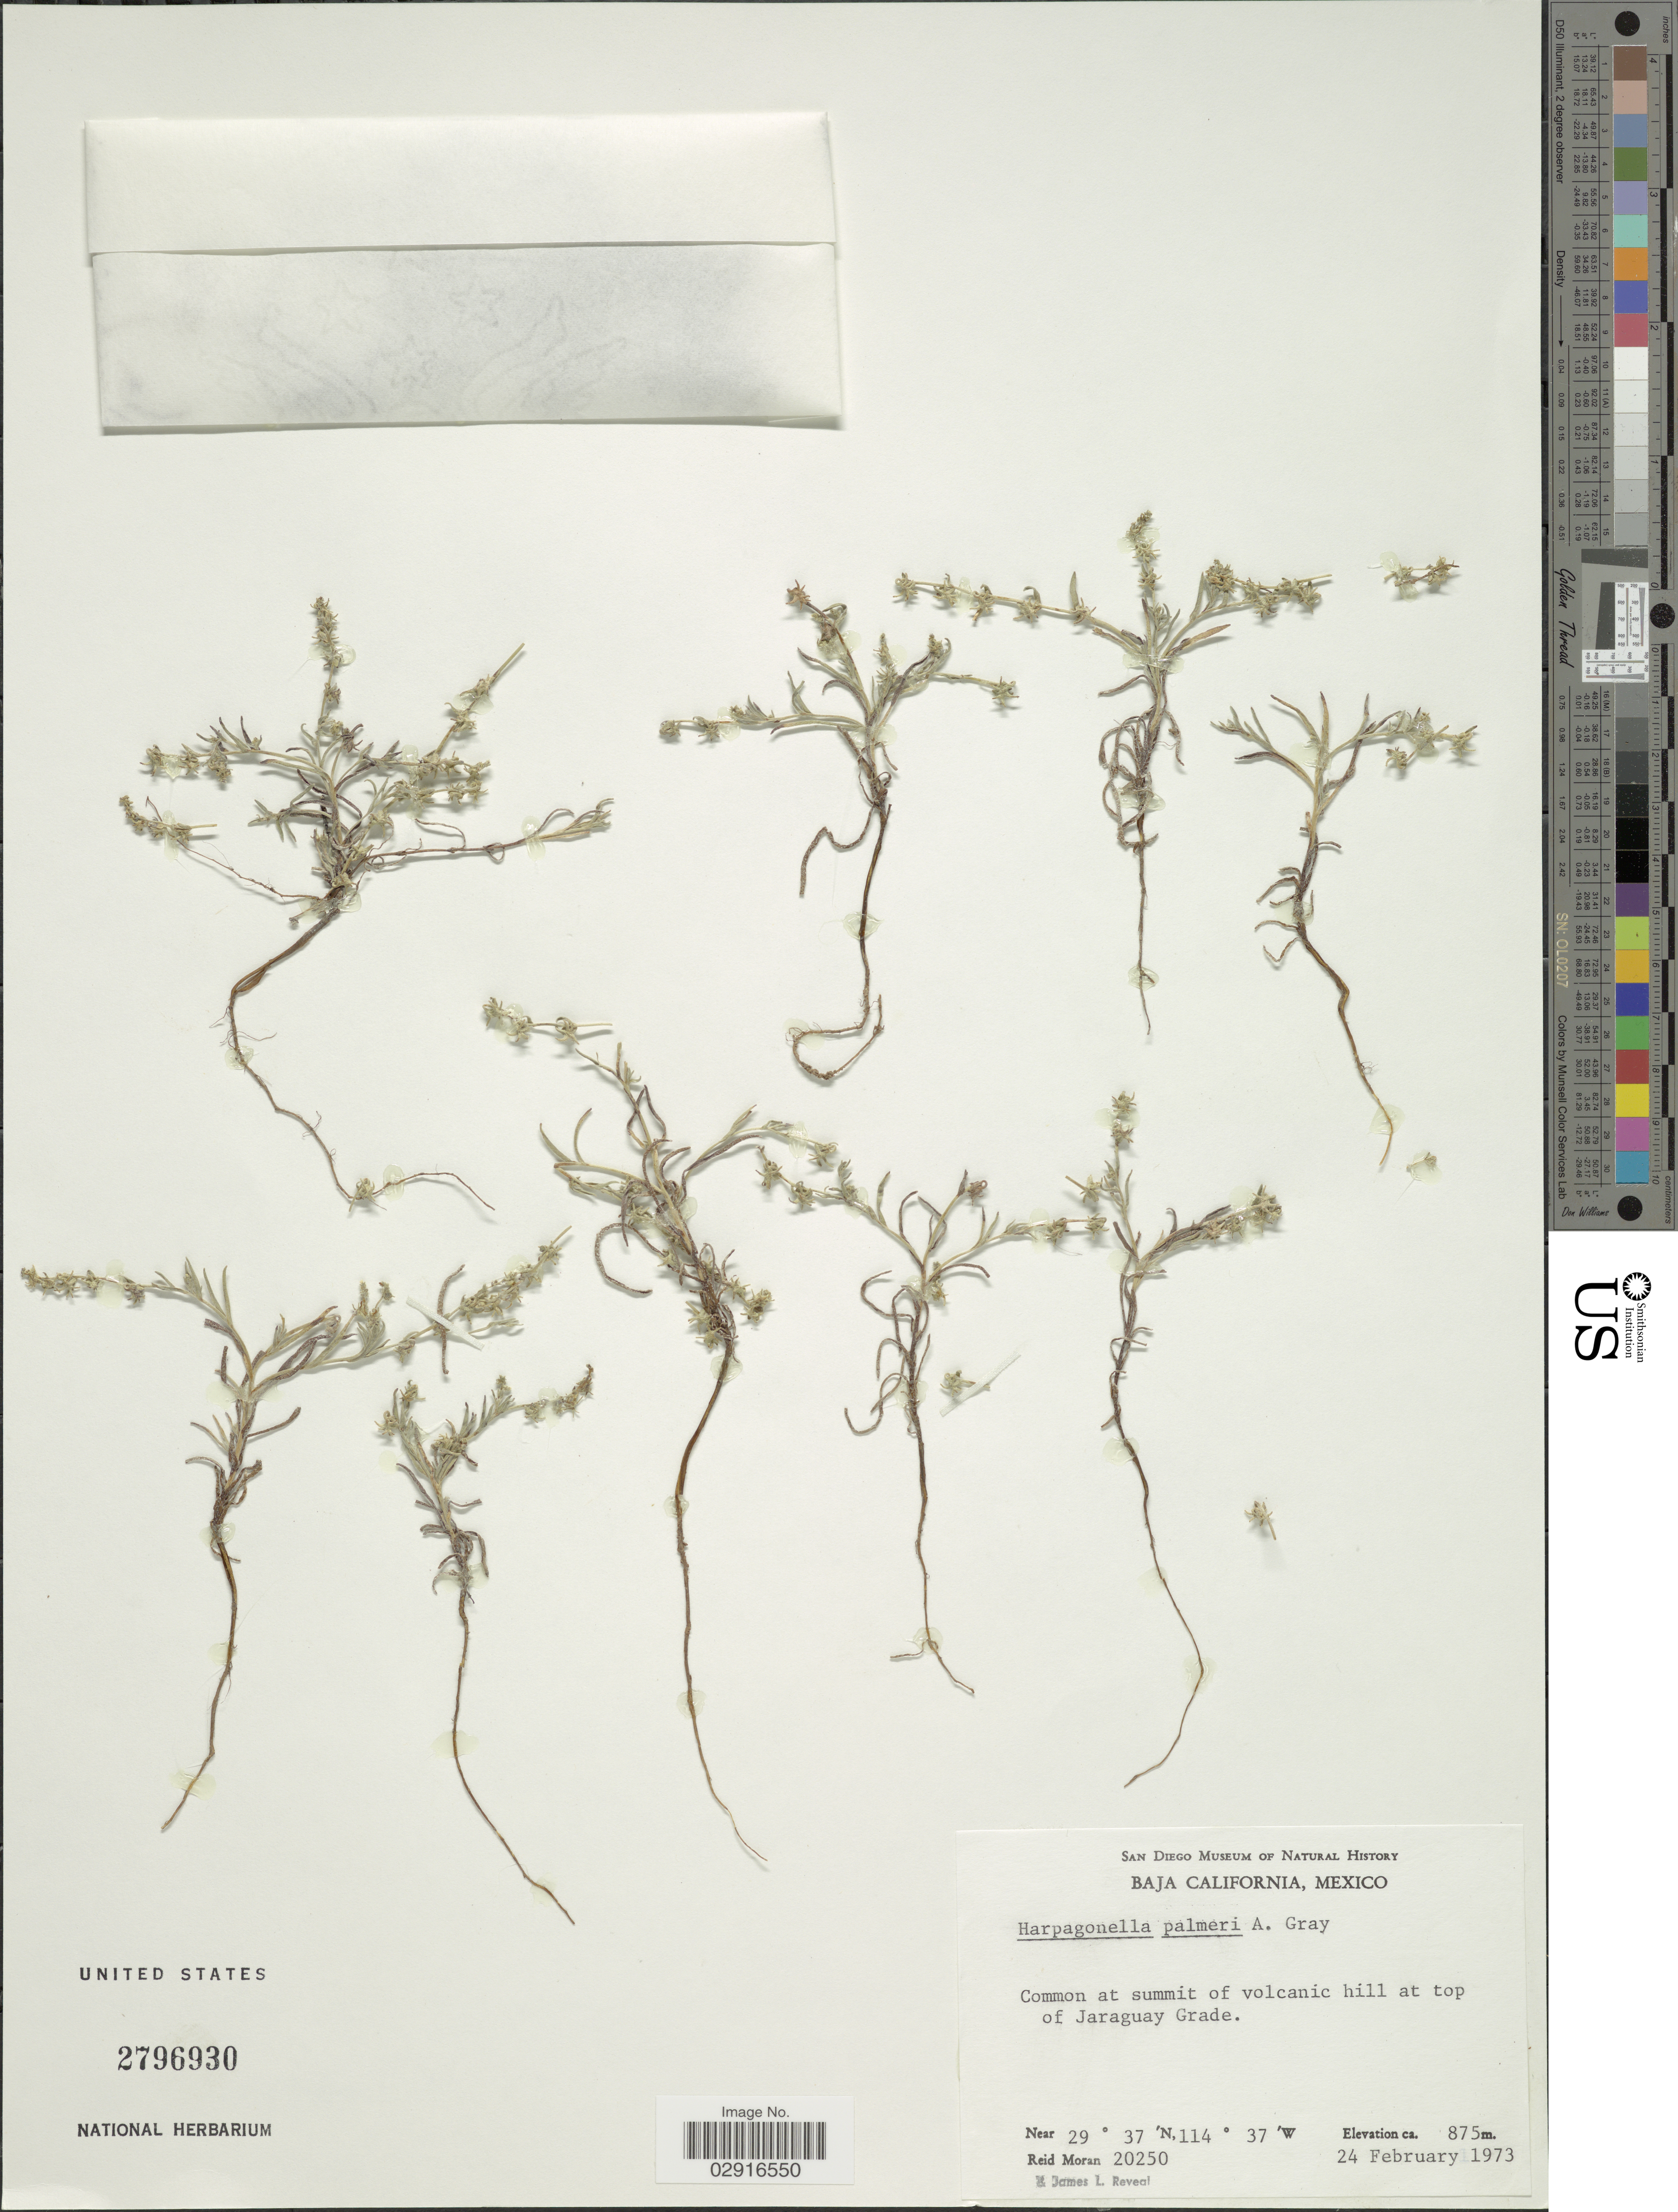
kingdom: Plantae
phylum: Tracheophyta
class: Magnoliopsida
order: Boraginales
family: Boraginaceae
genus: Harpagonella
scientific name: Harpagonella palmeri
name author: A. Gray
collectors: R. V. Moran & J. L. Reveal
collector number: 20250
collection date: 1973-02-24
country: Mexico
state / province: Baja California Norte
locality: Summit of volcanic hill at top of Jaraguay Grade.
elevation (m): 875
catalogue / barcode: US 2796930